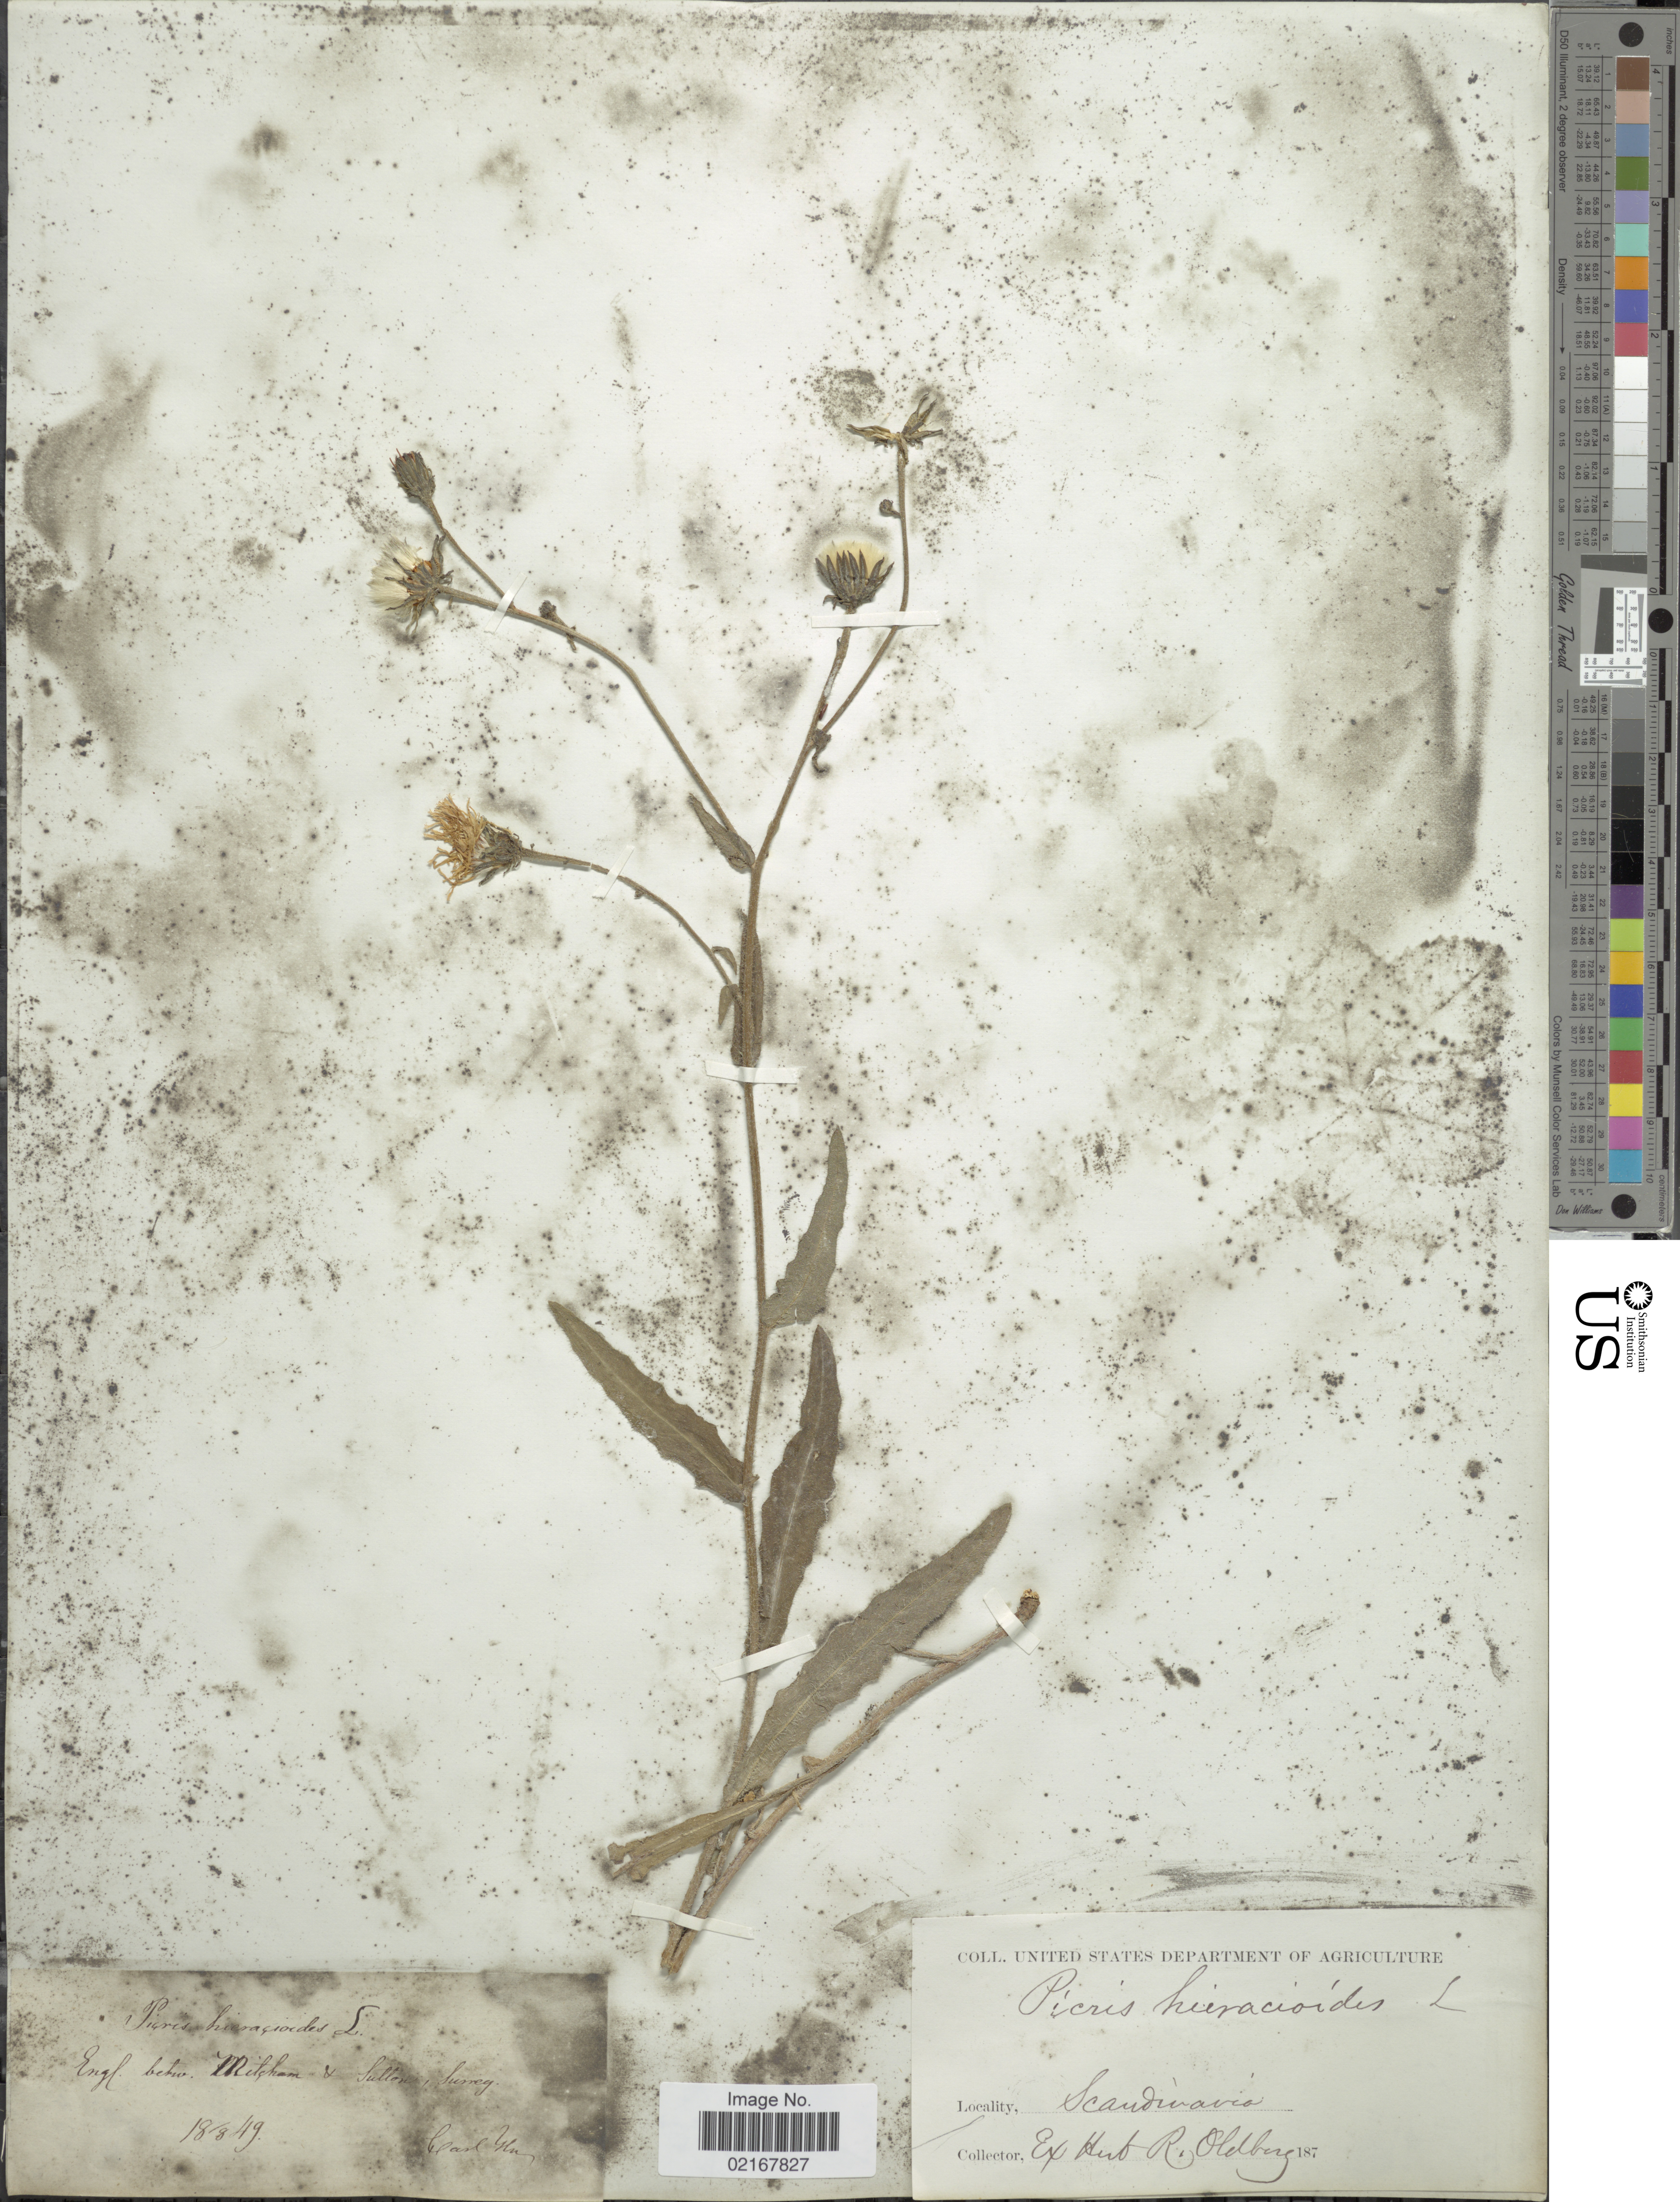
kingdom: Plantae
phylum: Tracheophyta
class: Magnoliopsida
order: Asterales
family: Asteraceae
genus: Picris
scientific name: Picris hieracioides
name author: L.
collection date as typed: Transcribed d/m/y: 18/8/49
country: United Kingdom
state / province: England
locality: Scandinavia, Engl. betw. Mitcham & Sutton, Surrey